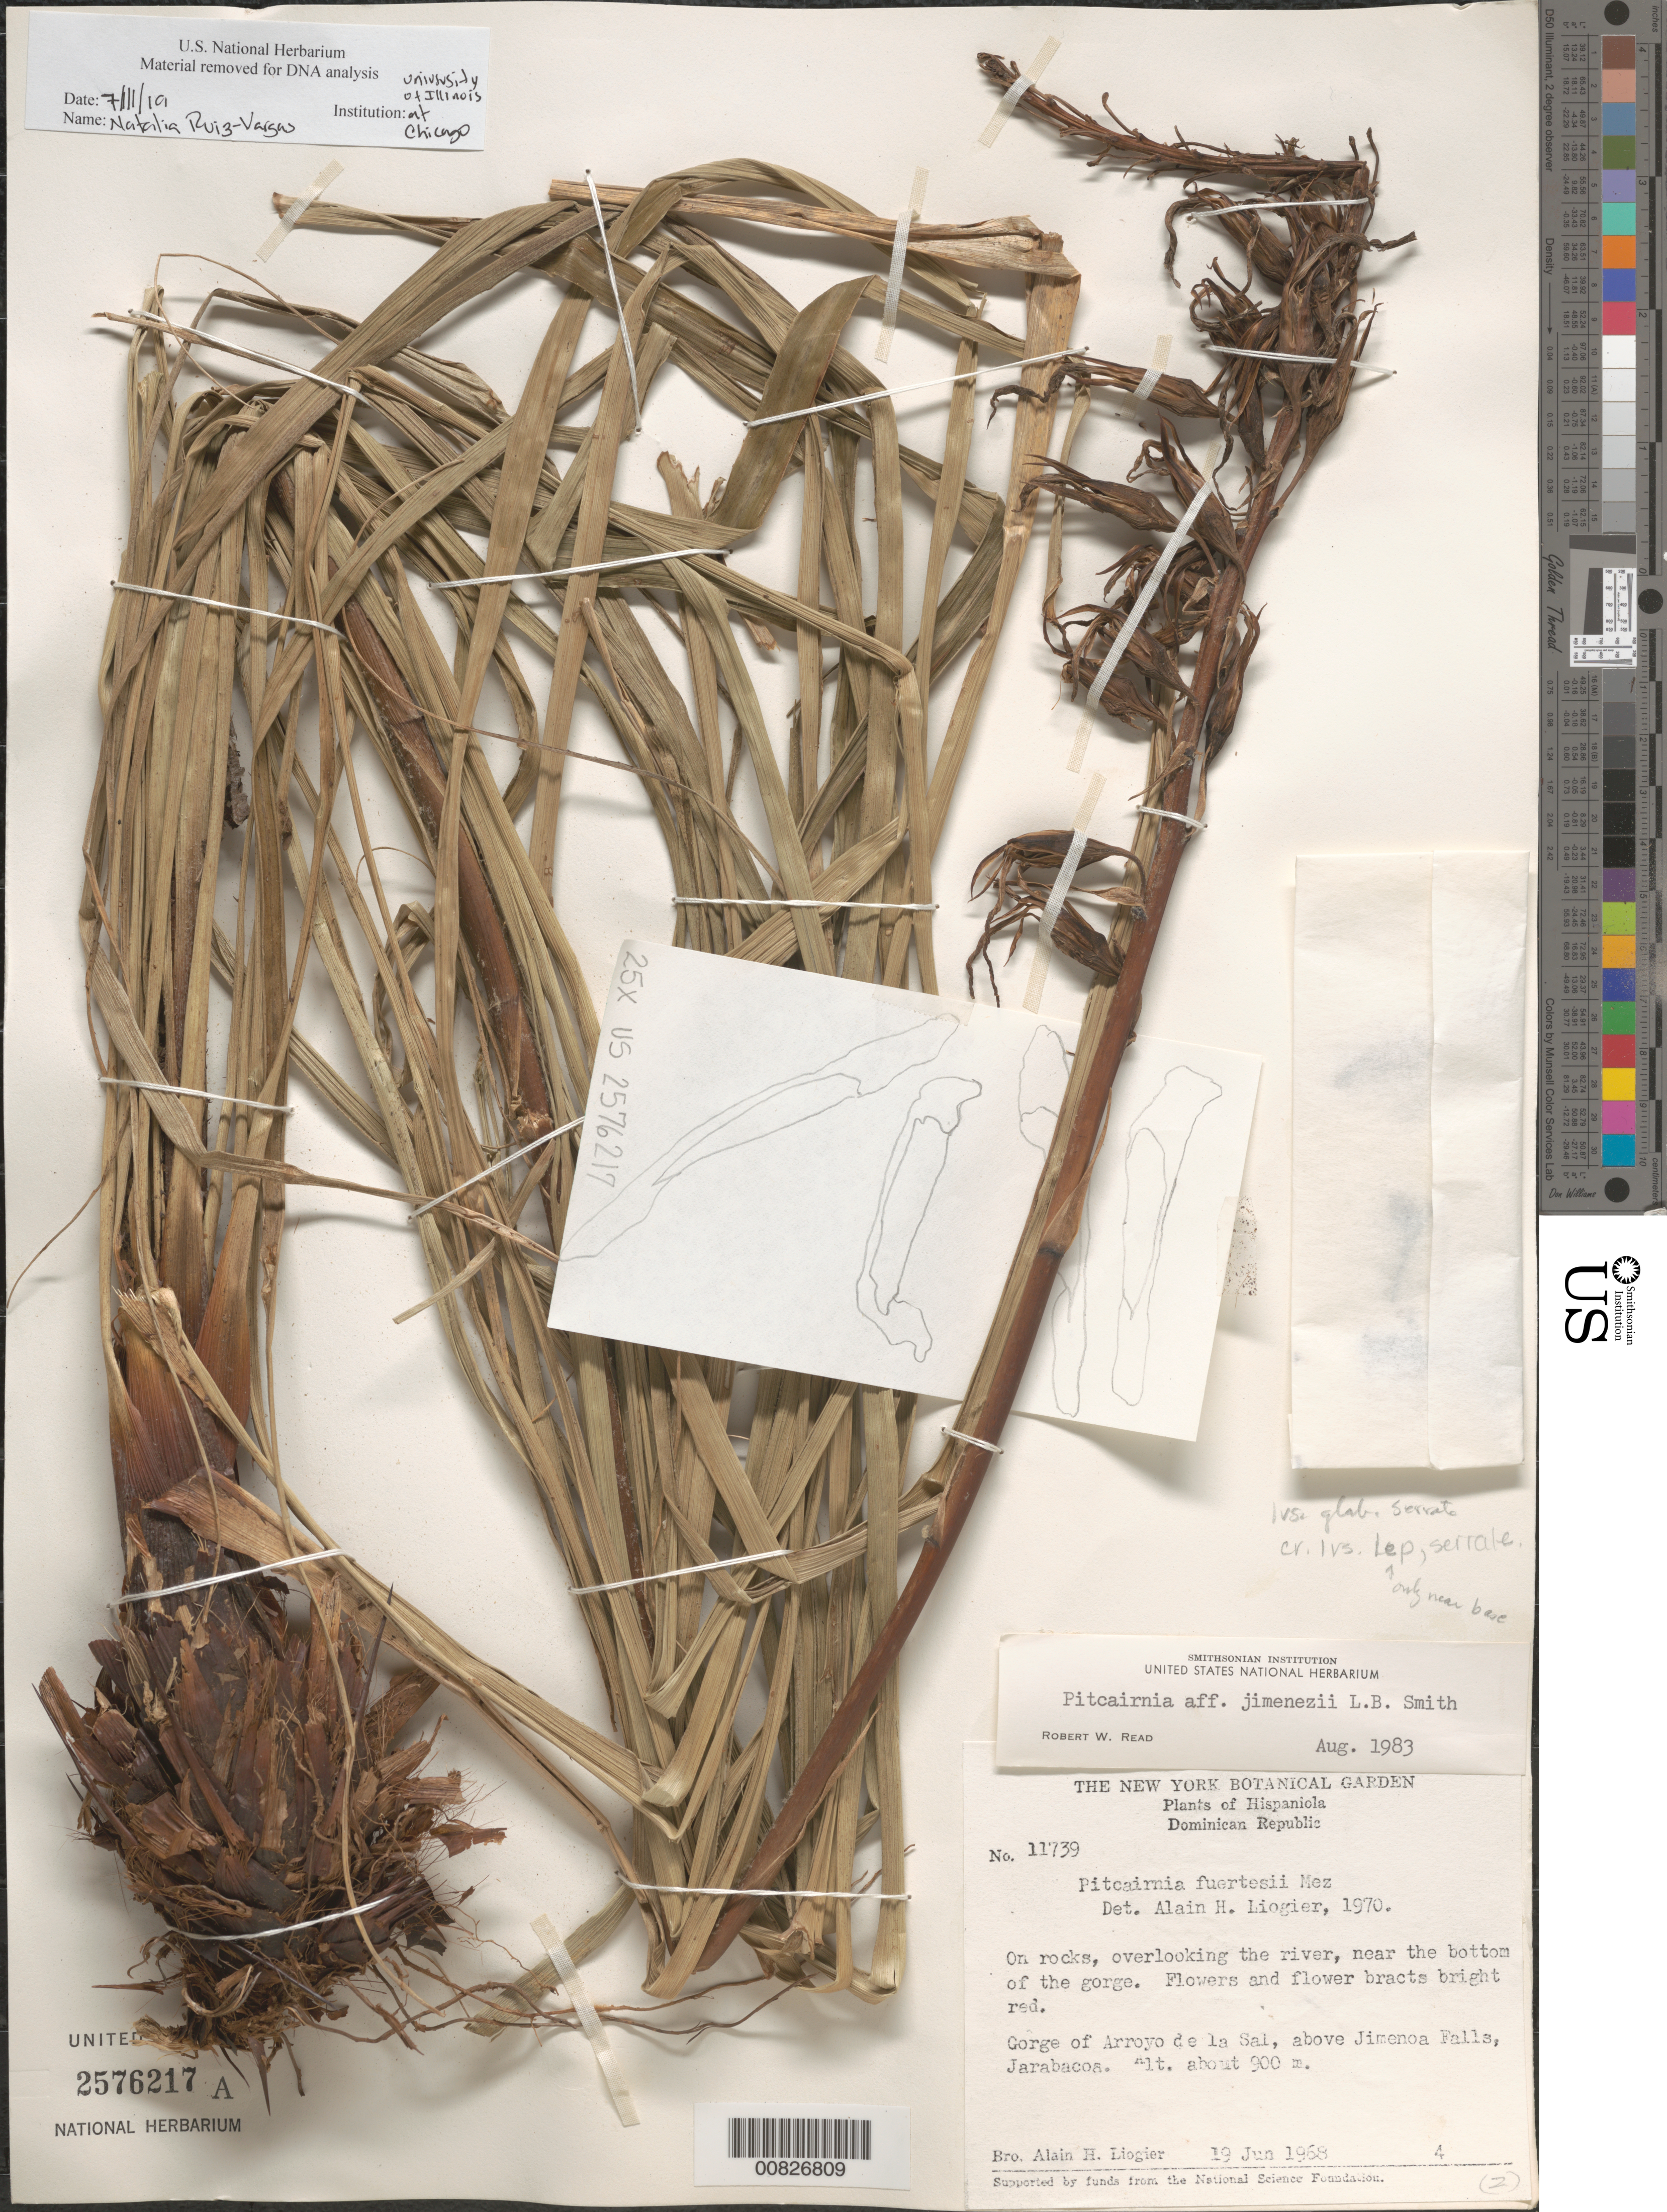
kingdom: Plantae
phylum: Tracheophyta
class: Liliopsida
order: Poales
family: Bromeliaceae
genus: Pitcairnia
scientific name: Pitcairnia jimenezii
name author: L.B. Sm.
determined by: Read, Robert W., (US), NMNH (UNITED STATES)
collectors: A. H. Liogier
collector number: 11739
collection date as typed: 19 Jun 1968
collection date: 1968-06-19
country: Dominican Republic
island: Hispaniola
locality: Gorge of Arroyo de la Sal, above Jimenoa Falls, Jarabacoa.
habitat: On rocks, overlooking the river, near bottom of the gorge.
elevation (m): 900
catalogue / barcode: US 2576217A